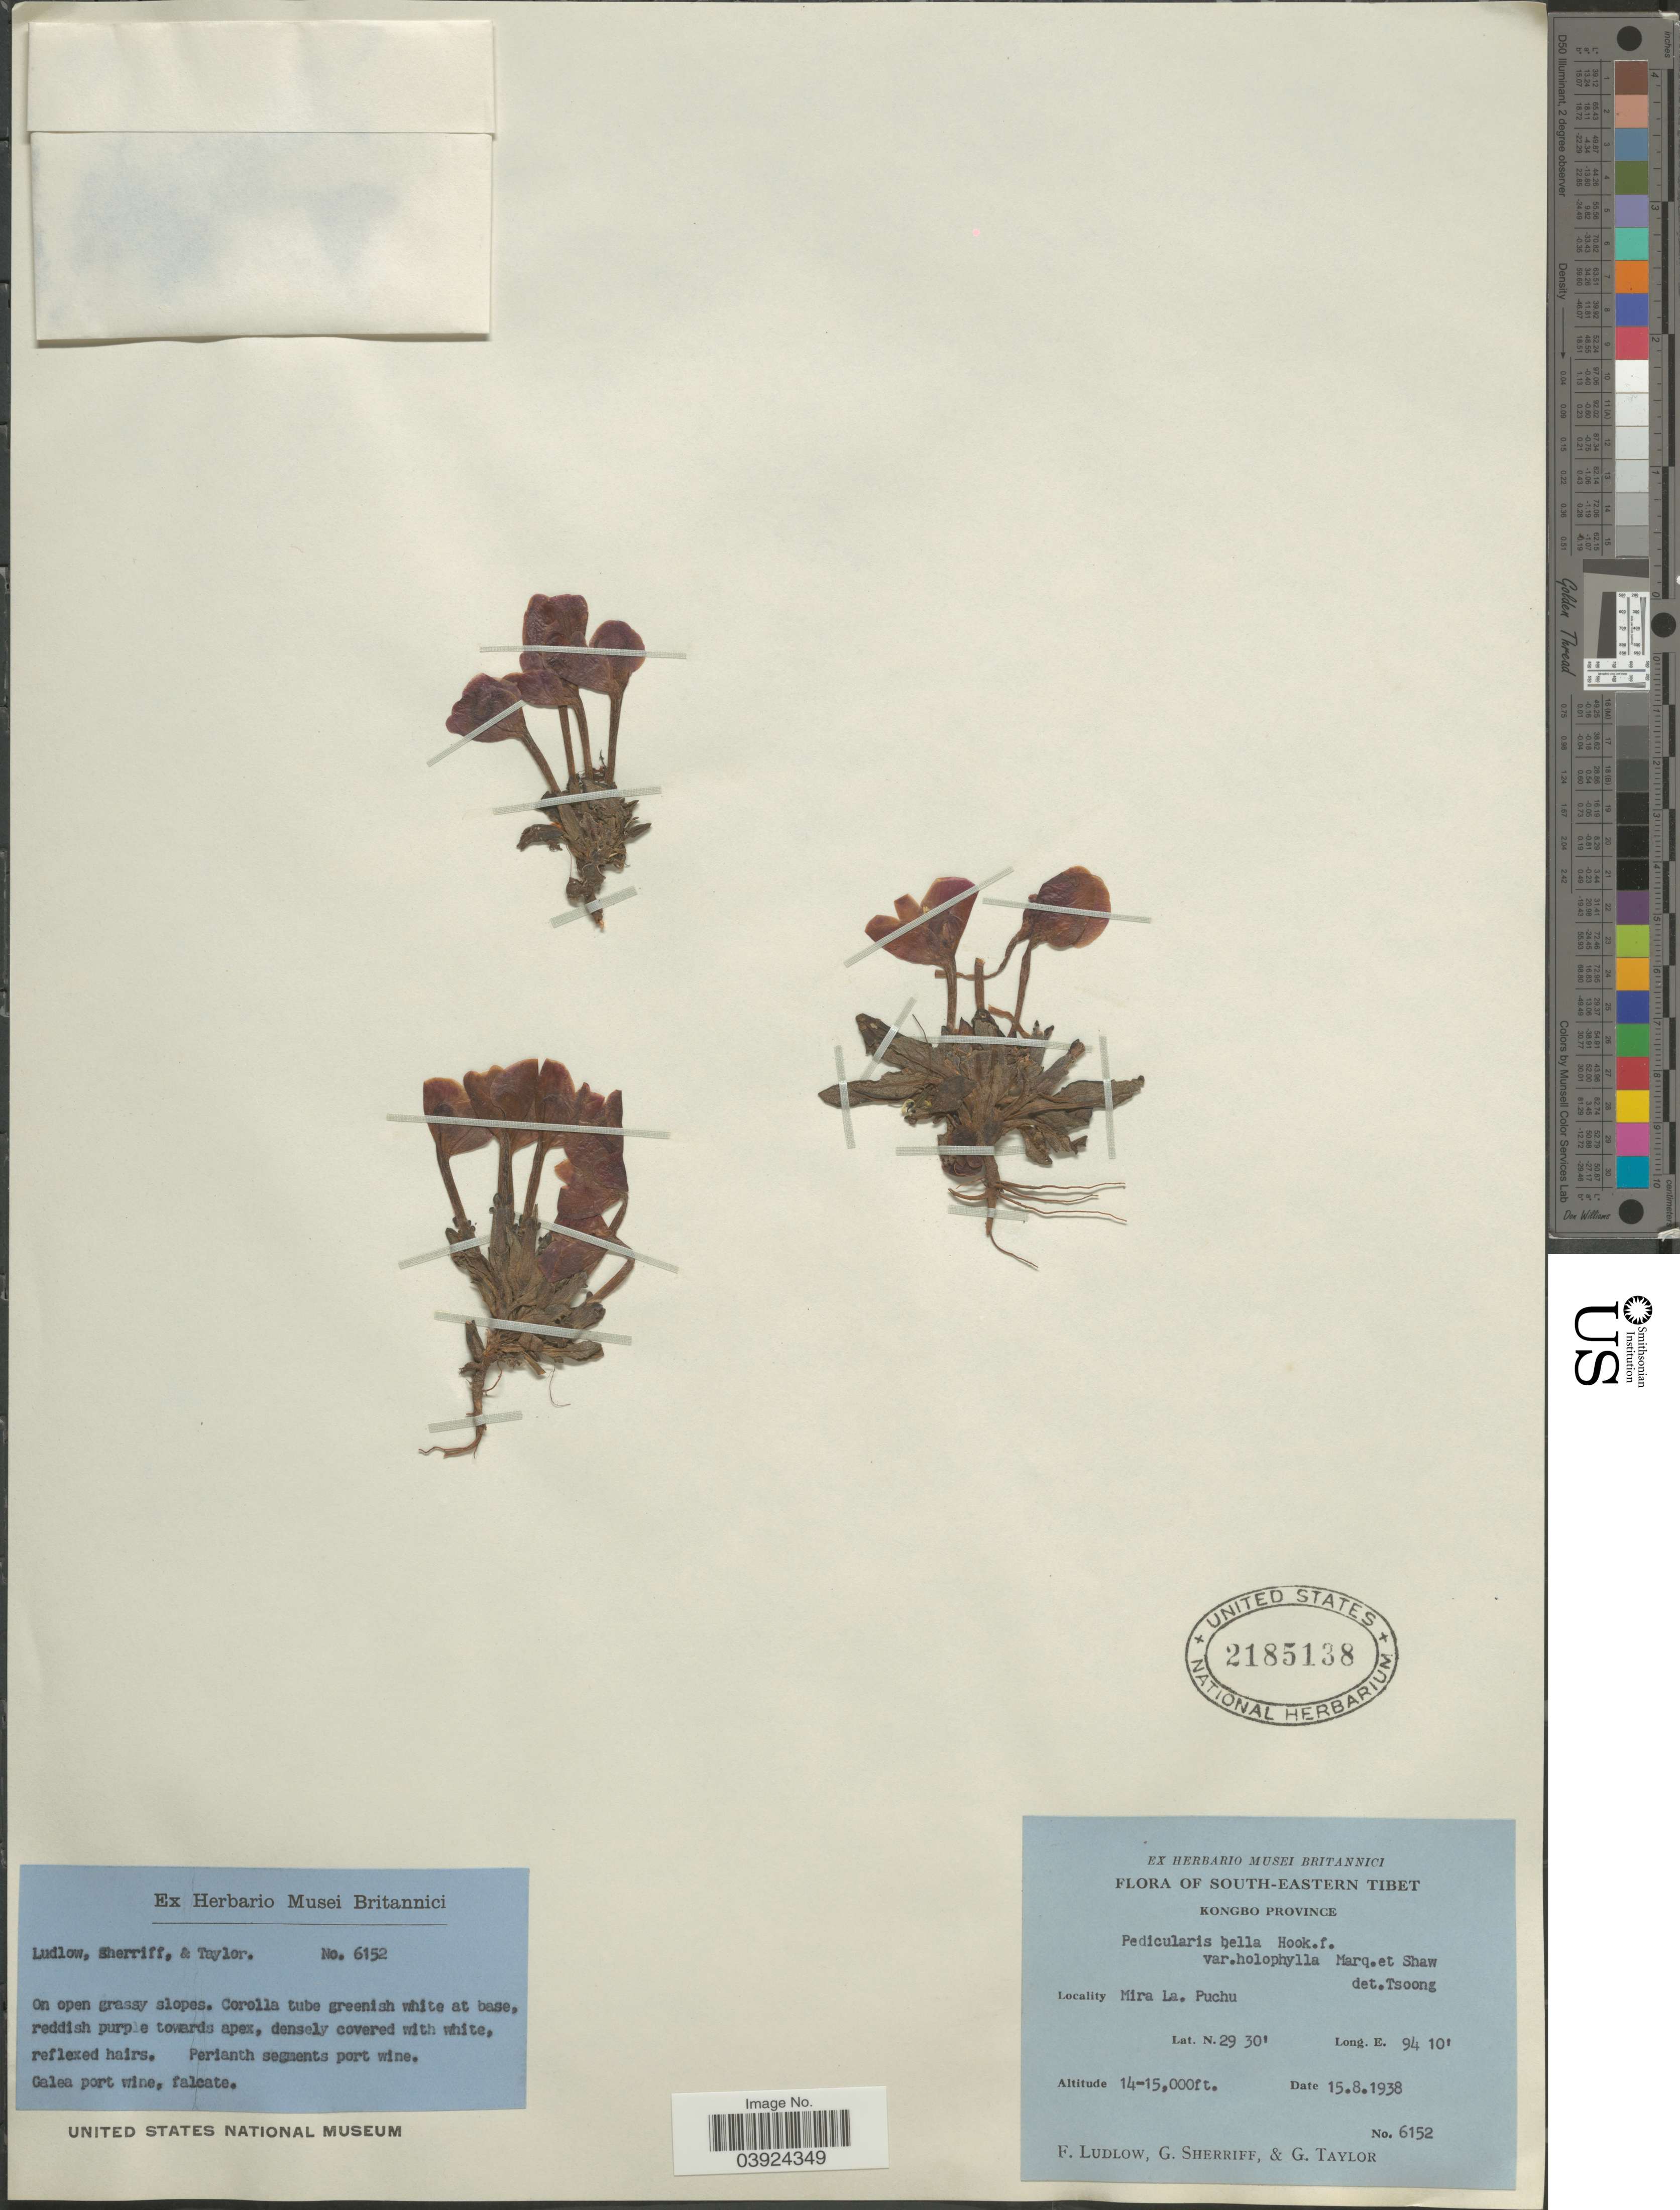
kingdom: Plantae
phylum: Tracheophyta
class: Magnoliopsida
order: Lamiales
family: Orobanchaceae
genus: Pedicularis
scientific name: Pedicularis bella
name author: Hook. f.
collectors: F. Ludlow, G. Sherriff & G. Taylor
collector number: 6152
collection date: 1938-08-15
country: China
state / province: Xizang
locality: South-Eastern Tibet. Kongbo Province. Mira La. Puchu.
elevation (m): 4267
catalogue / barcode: US 2185138